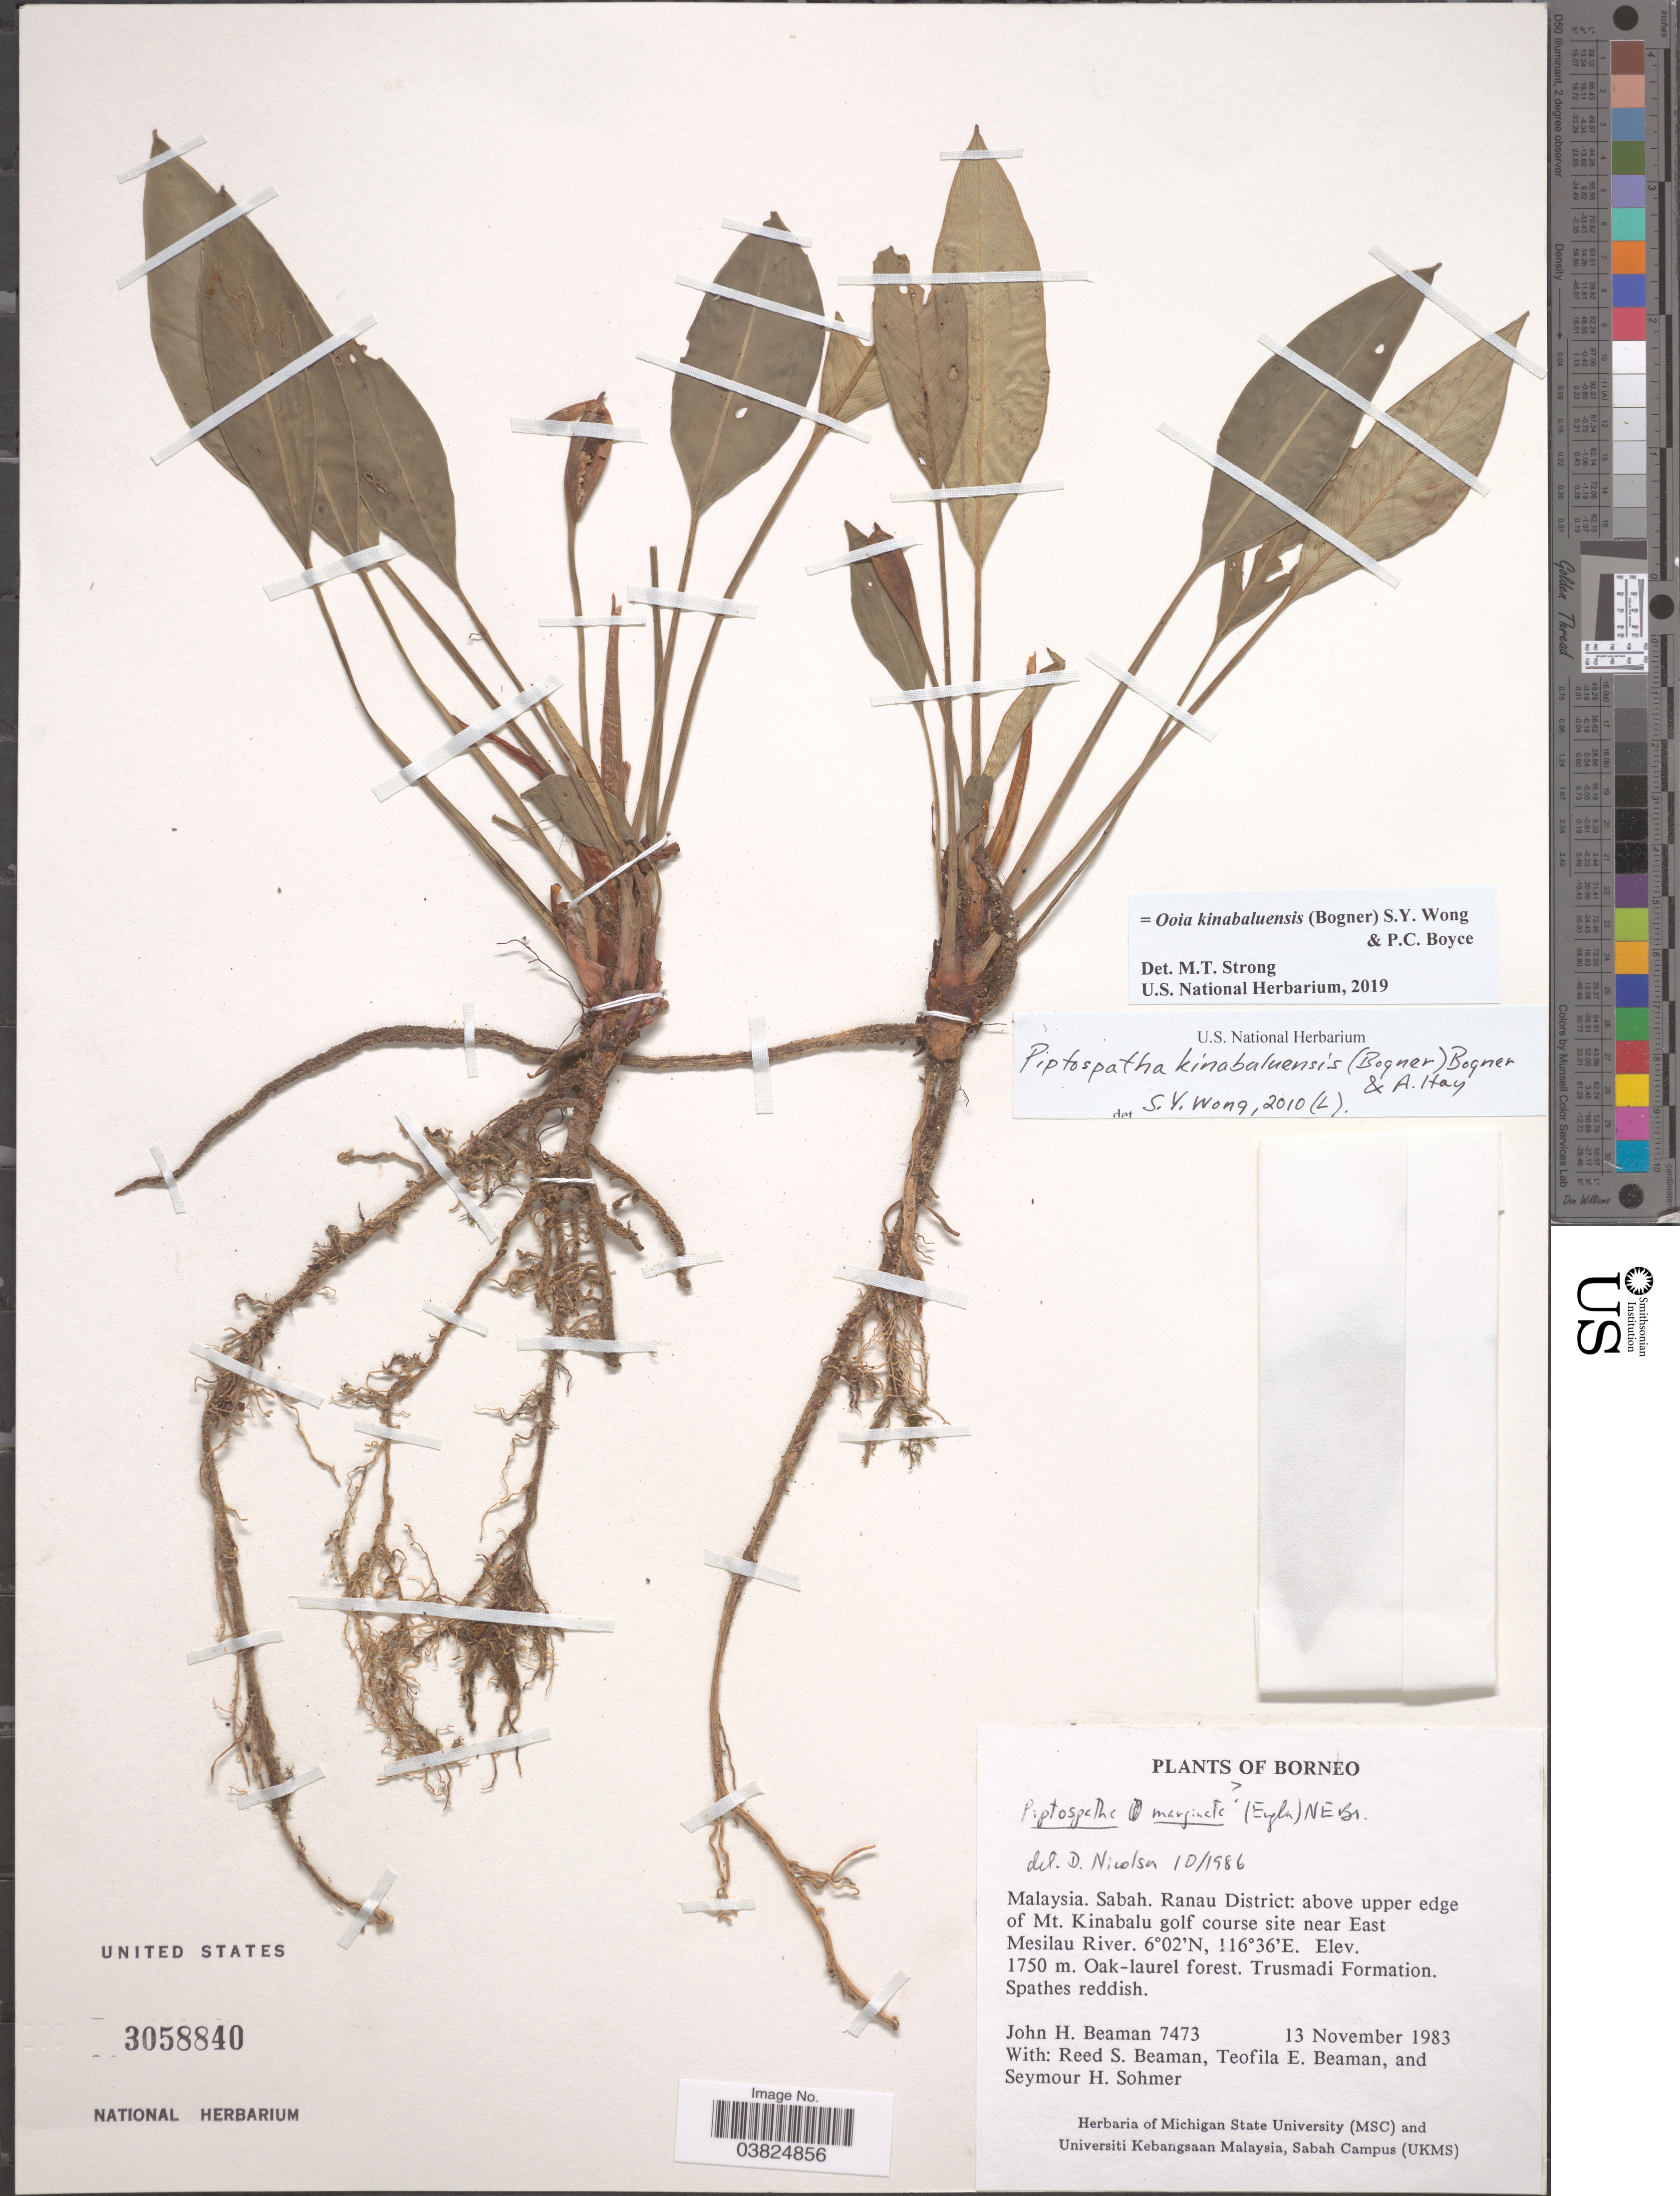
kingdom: Plantae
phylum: Tracheophyta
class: Liliopsida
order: Alismatales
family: Araceae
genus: Ooia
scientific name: Ooia kinabaluensis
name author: (Bogner) S.Y. Wong & P.C. Boyce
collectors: J. H. Beaman, R. S. Beaman, T. E. Beaman & S. H. Sohmer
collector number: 7473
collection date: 1983-11-13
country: Malaysia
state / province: Sabah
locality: Borneo. Ranau District: above upper edge of Mt. Kinabalu golf course site near East Mesilau River.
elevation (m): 1750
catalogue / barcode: US 3058840